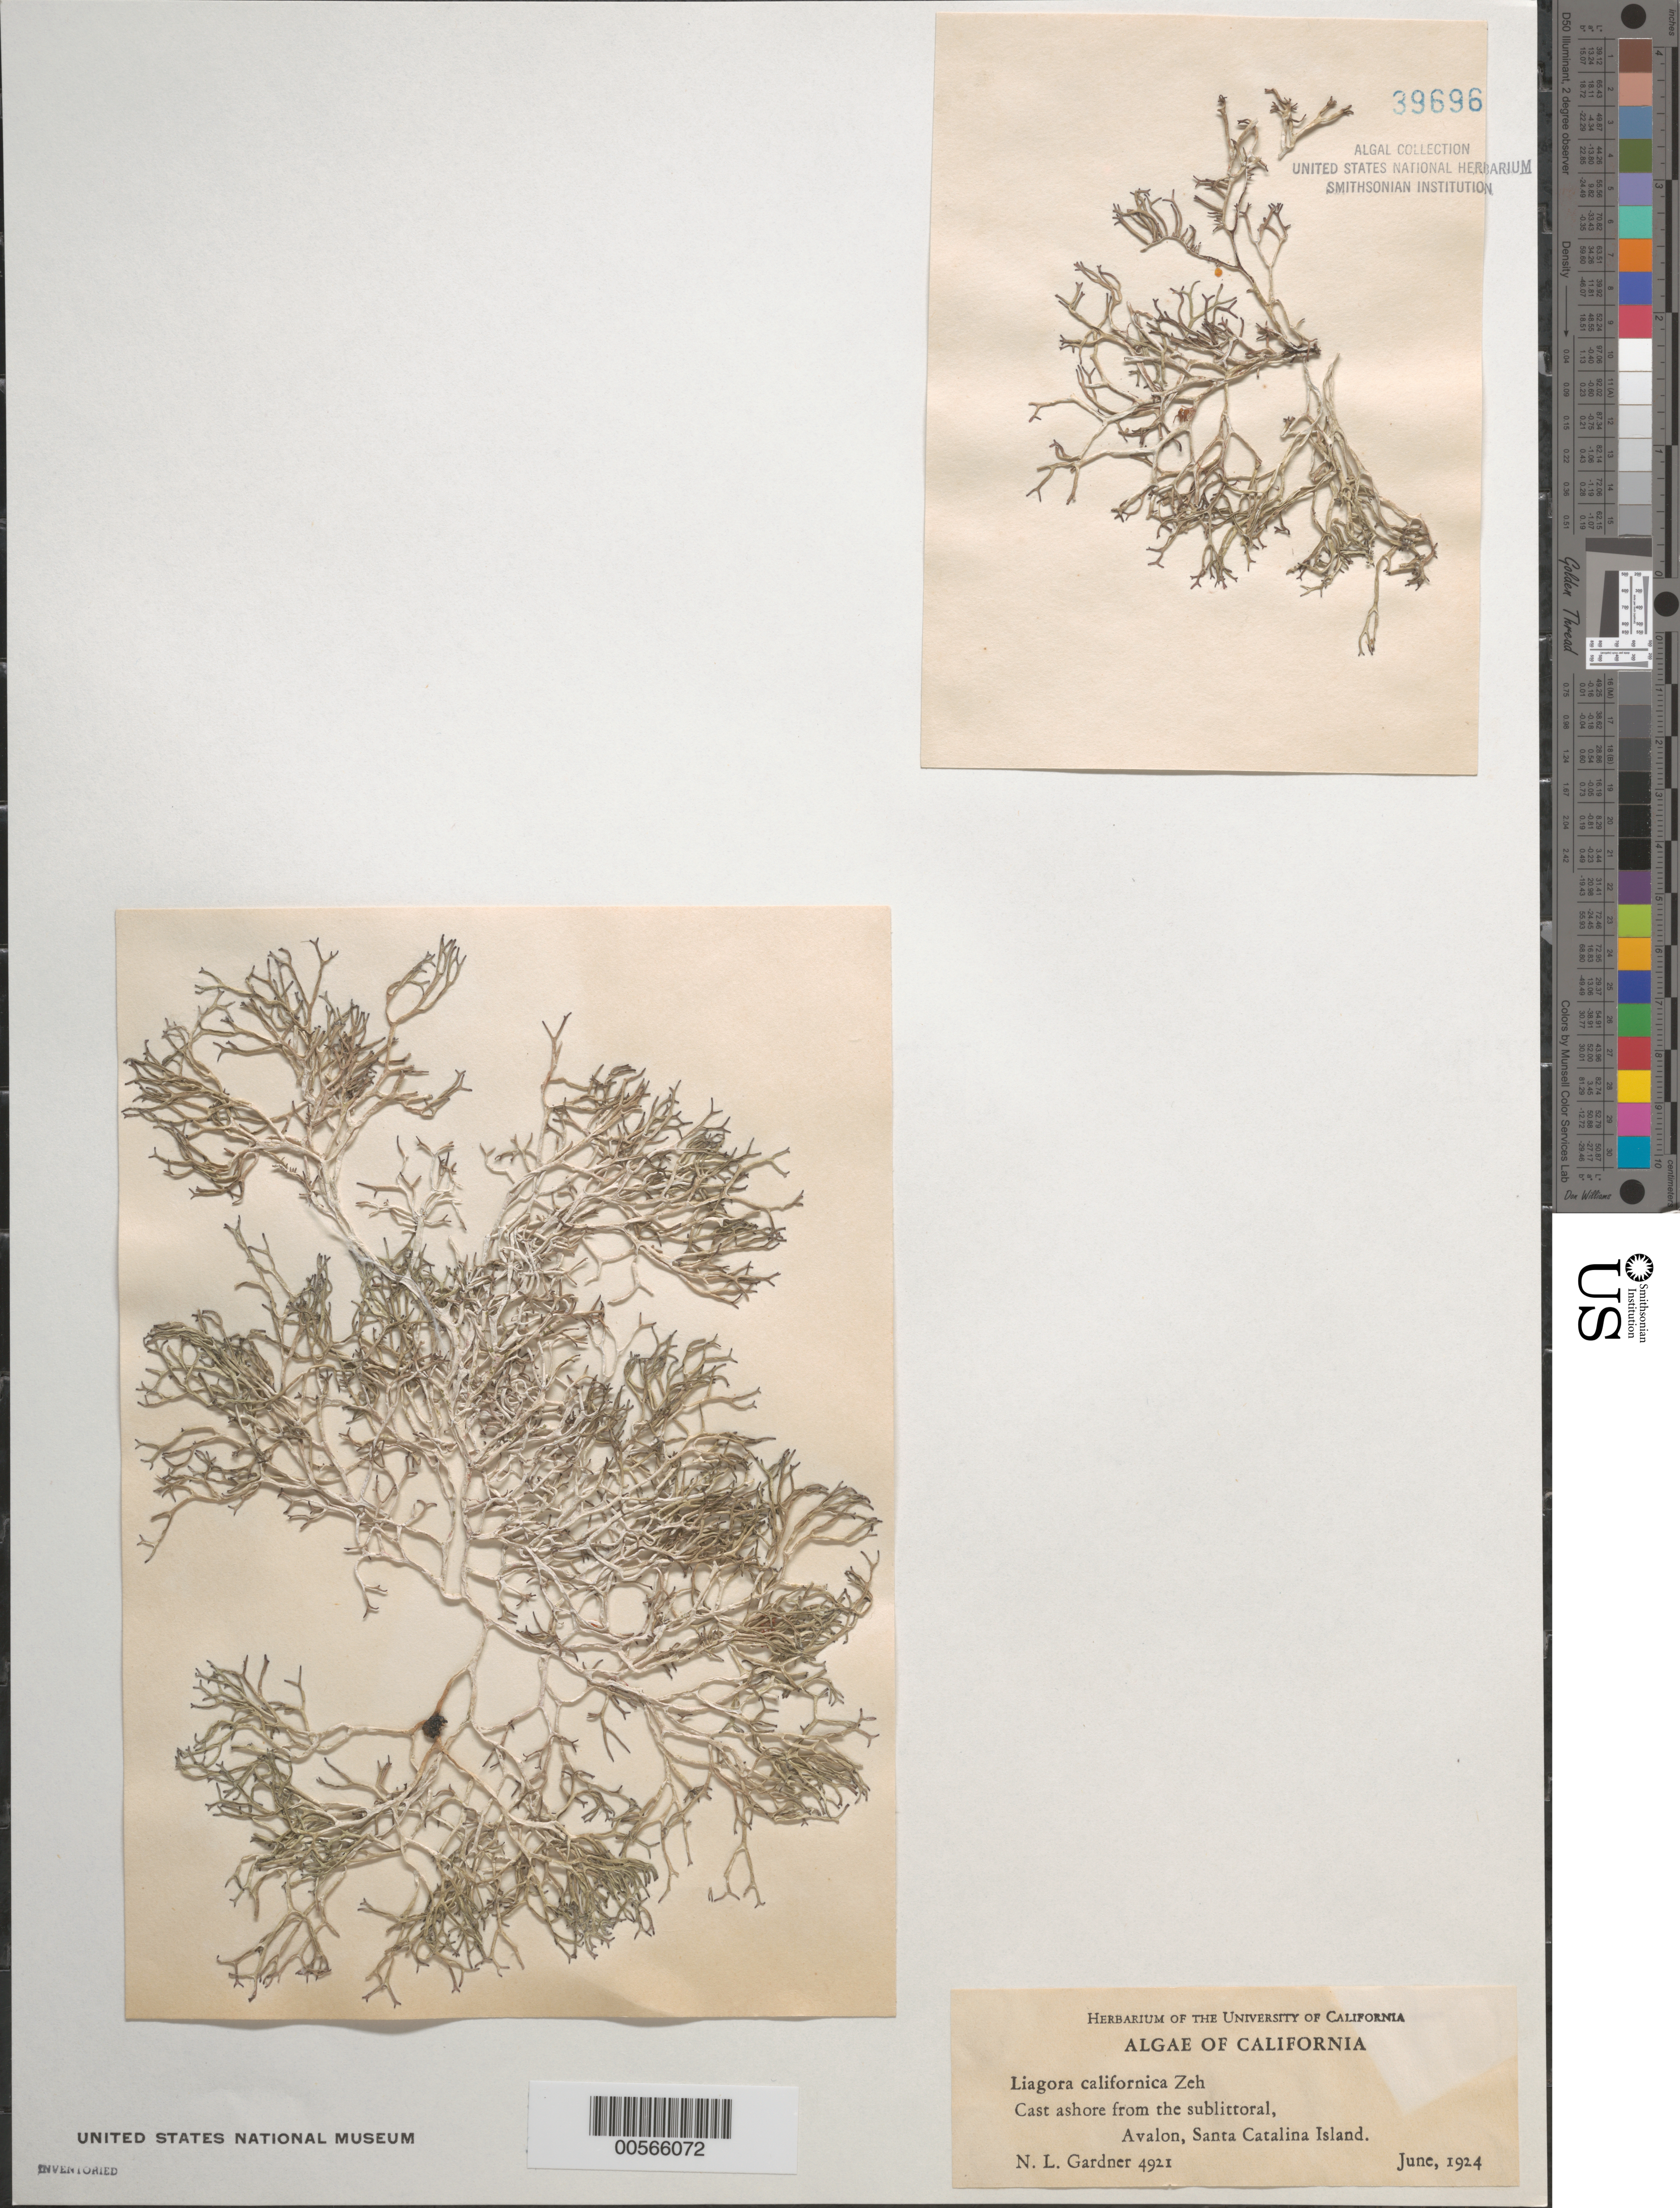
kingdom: Plantae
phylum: Rhodophyta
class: Florideophyceae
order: Nemaliales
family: Liagoraceae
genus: Liagora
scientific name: Liagora californica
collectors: N. Gardner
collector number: NLG 4921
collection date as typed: Jun 1924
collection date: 1924-06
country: United States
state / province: California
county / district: Los Angeles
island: Santa Catalina Island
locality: Avalon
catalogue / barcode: US 39696